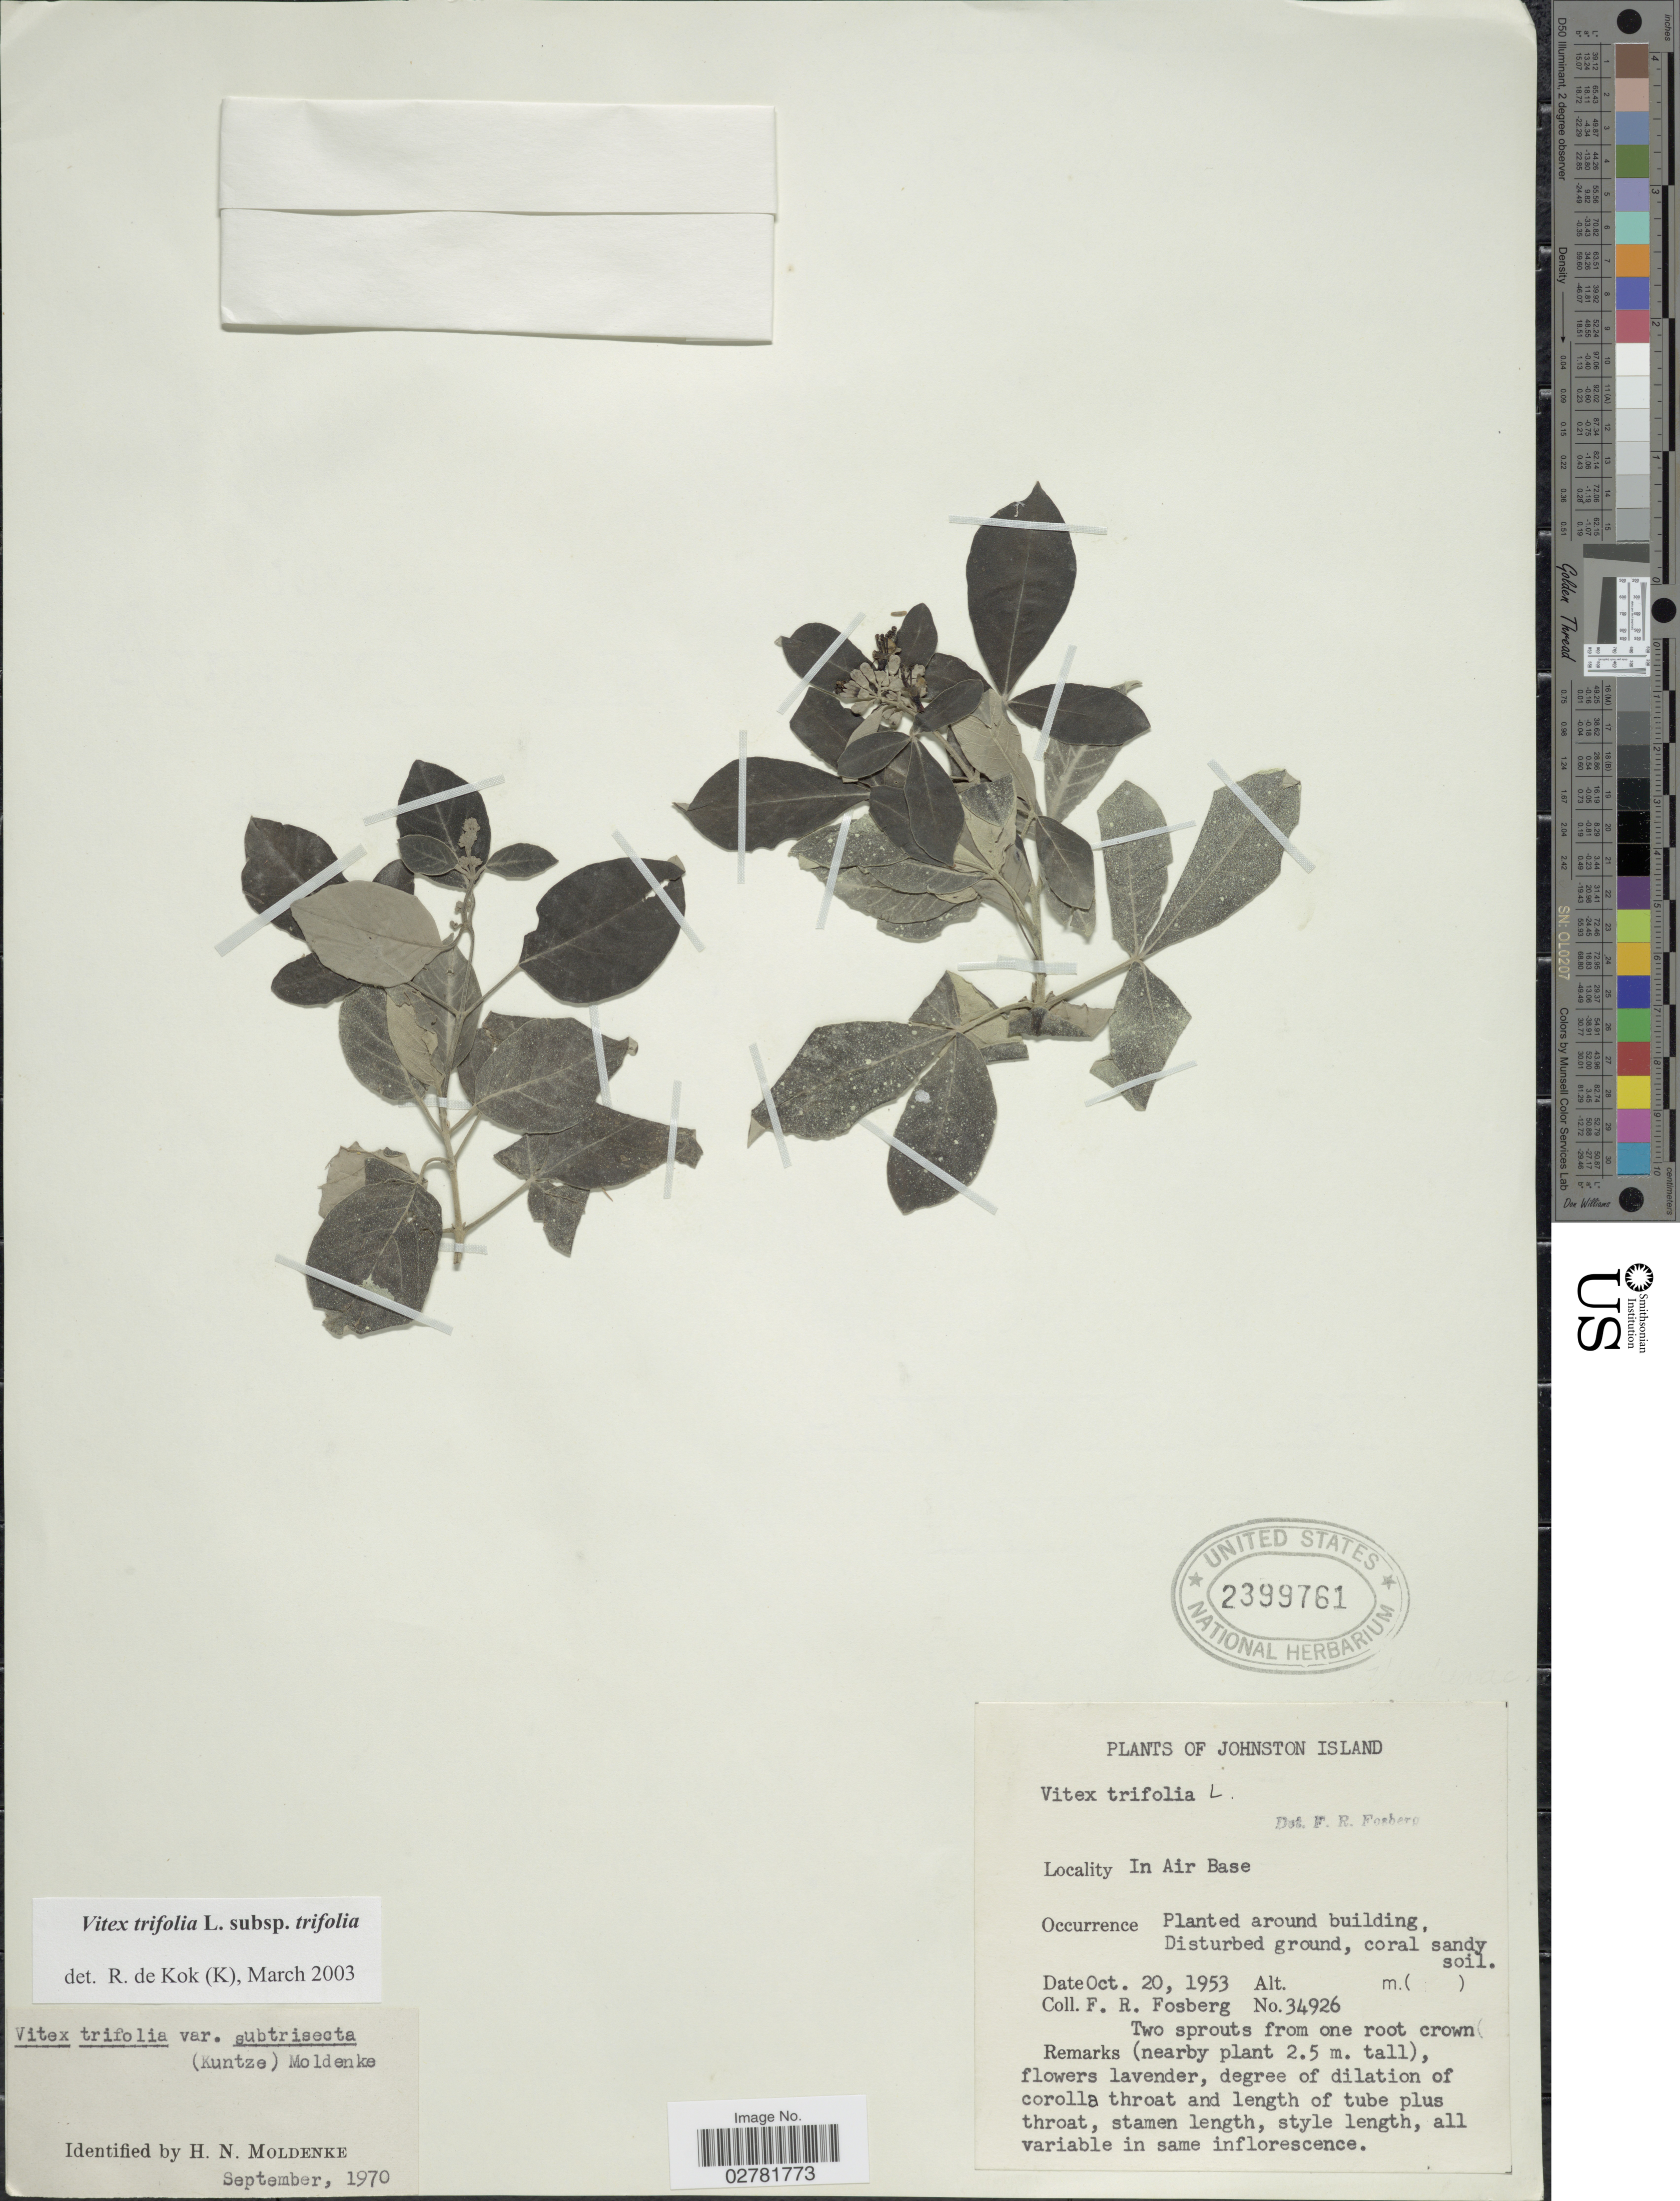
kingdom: Plantae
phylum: Tracheophyta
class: Magnoliopsida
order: Lamiales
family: Lamiaceae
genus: Vitex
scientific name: Vitex trifolia var. trifolia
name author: L.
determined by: Kok, R. de, (K)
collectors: F. R. Fosberg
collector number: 34926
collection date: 1953-10-20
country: U.S. Administered Pacific Islands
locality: Johnston Island. In Air Base.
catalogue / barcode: US 2399761